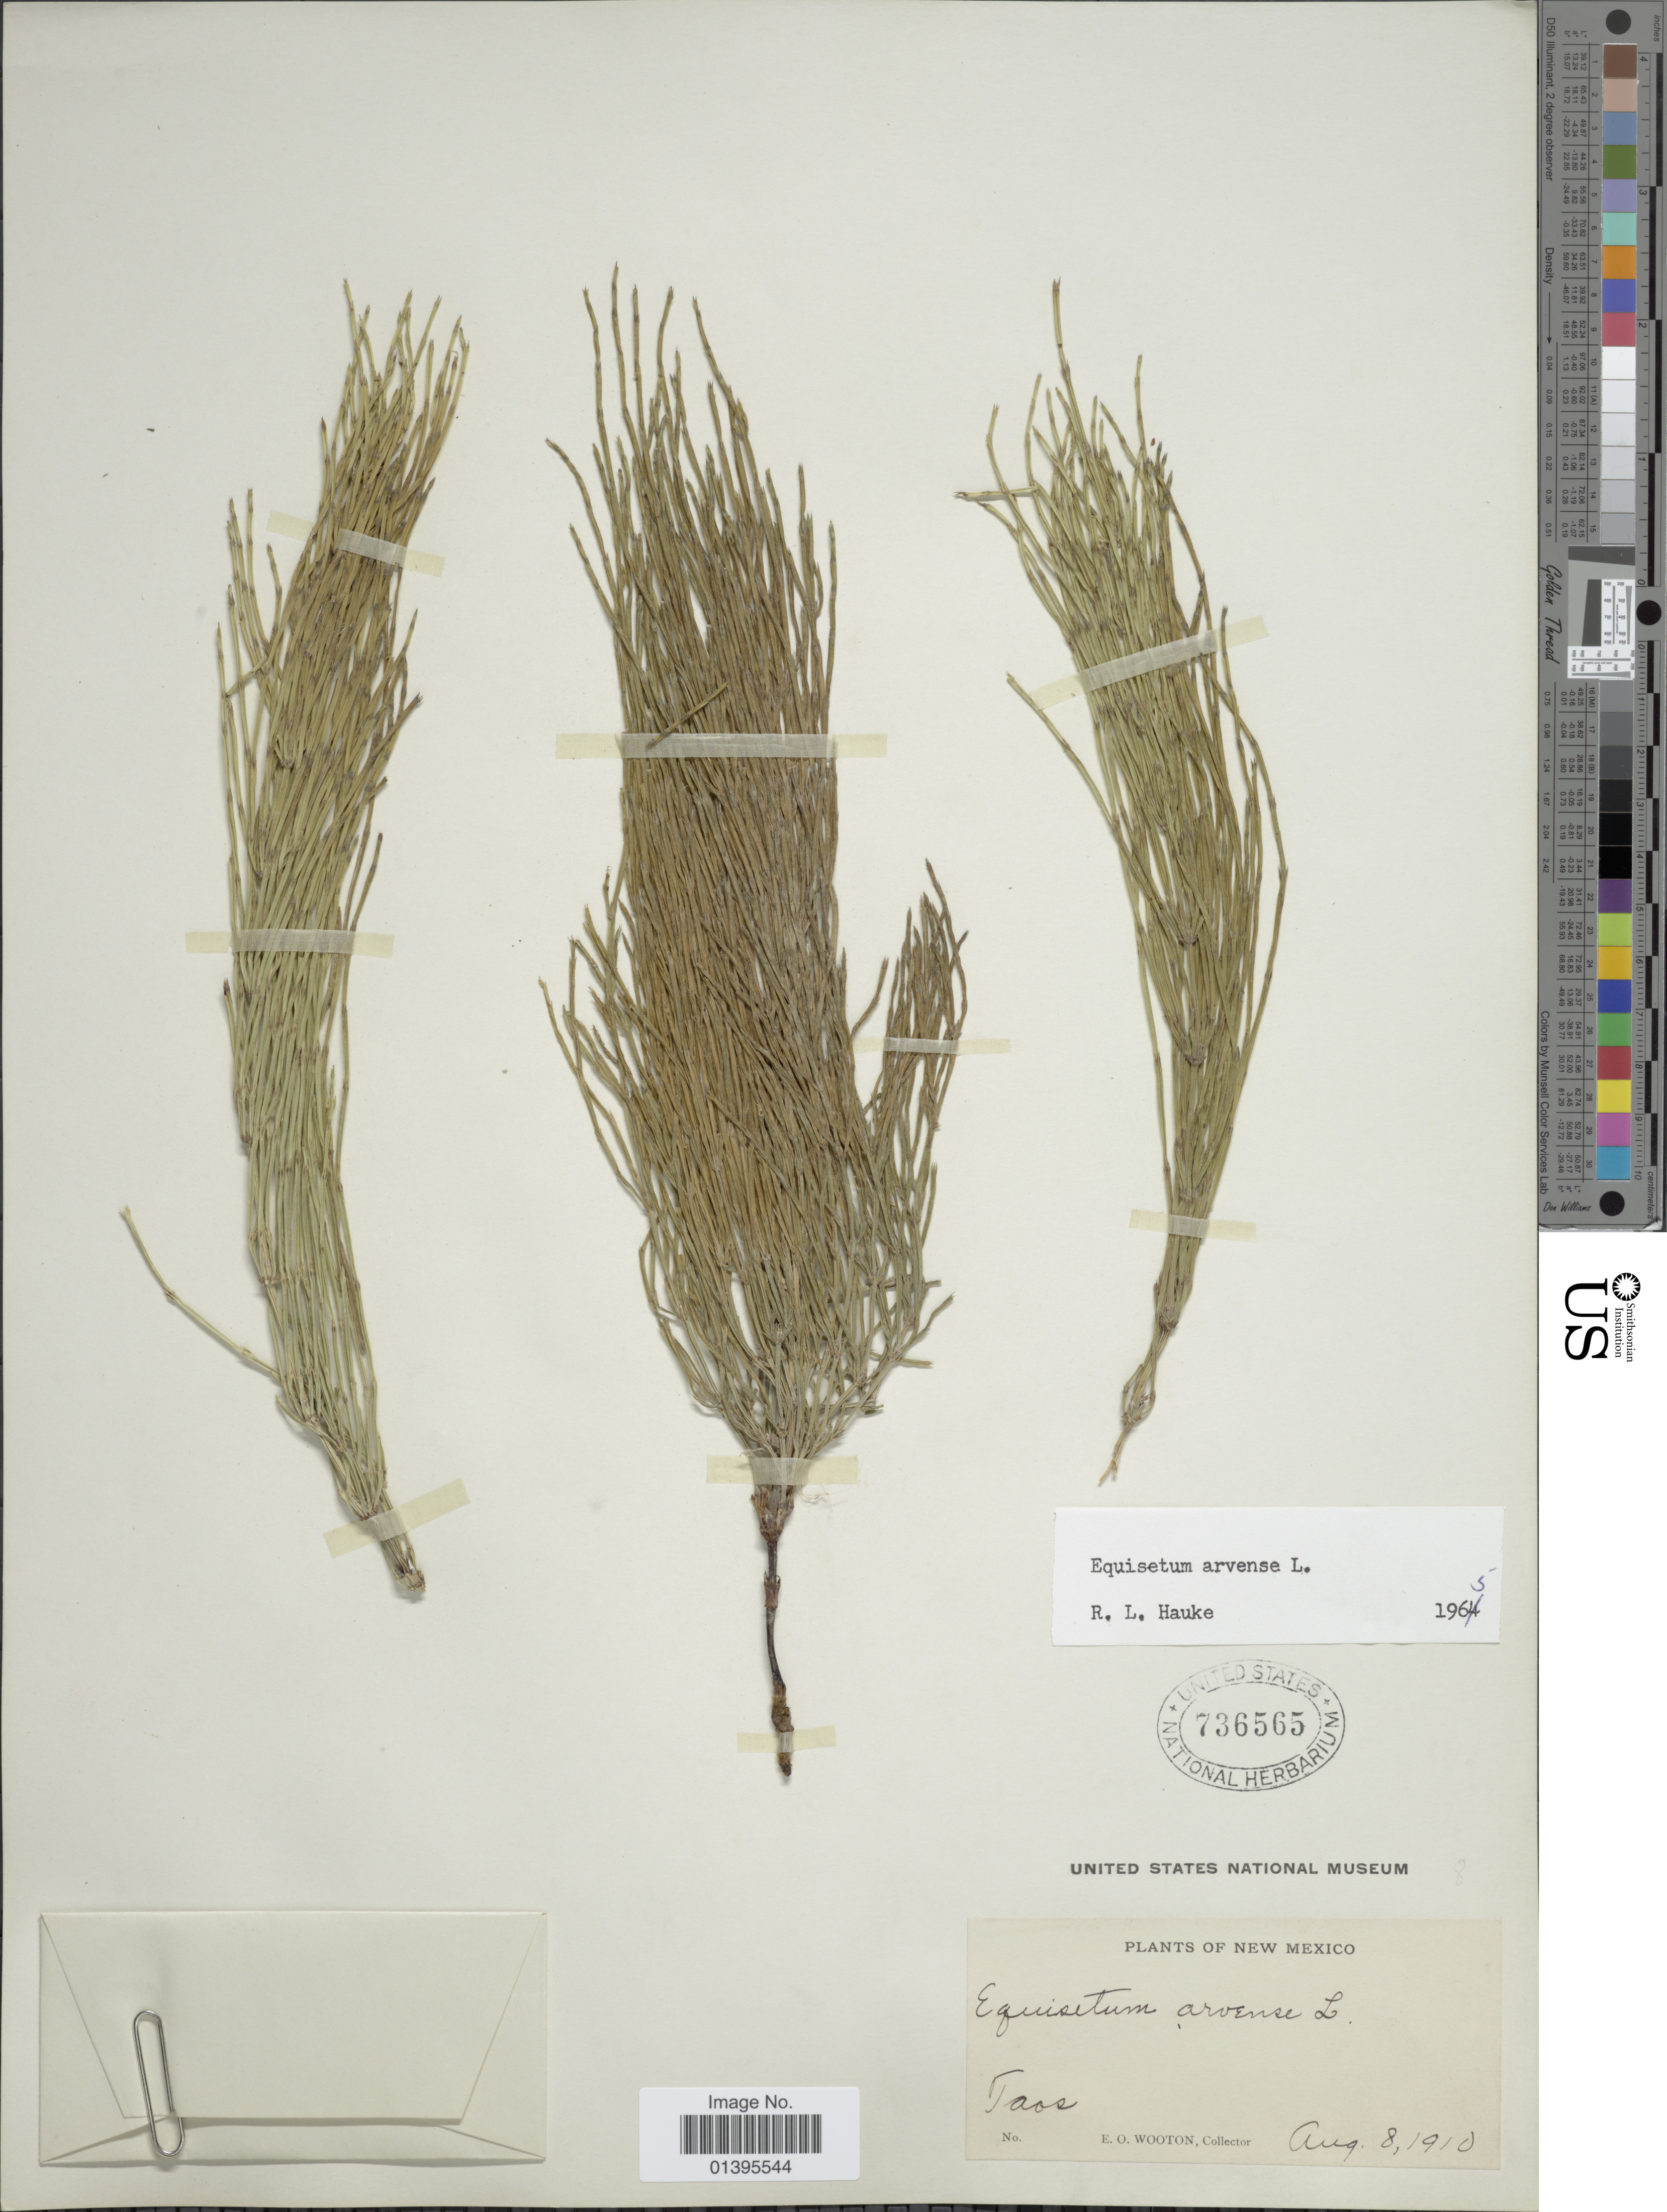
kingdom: Plantae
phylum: Tracheophyta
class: Polypodiopsida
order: Equisetales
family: Equisetaceae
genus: Equisetum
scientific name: Equisetum arvense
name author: L.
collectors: E. O. Wooton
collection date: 1910-08-08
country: United States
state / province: New Mexico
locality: Taos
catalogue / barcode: US 736565